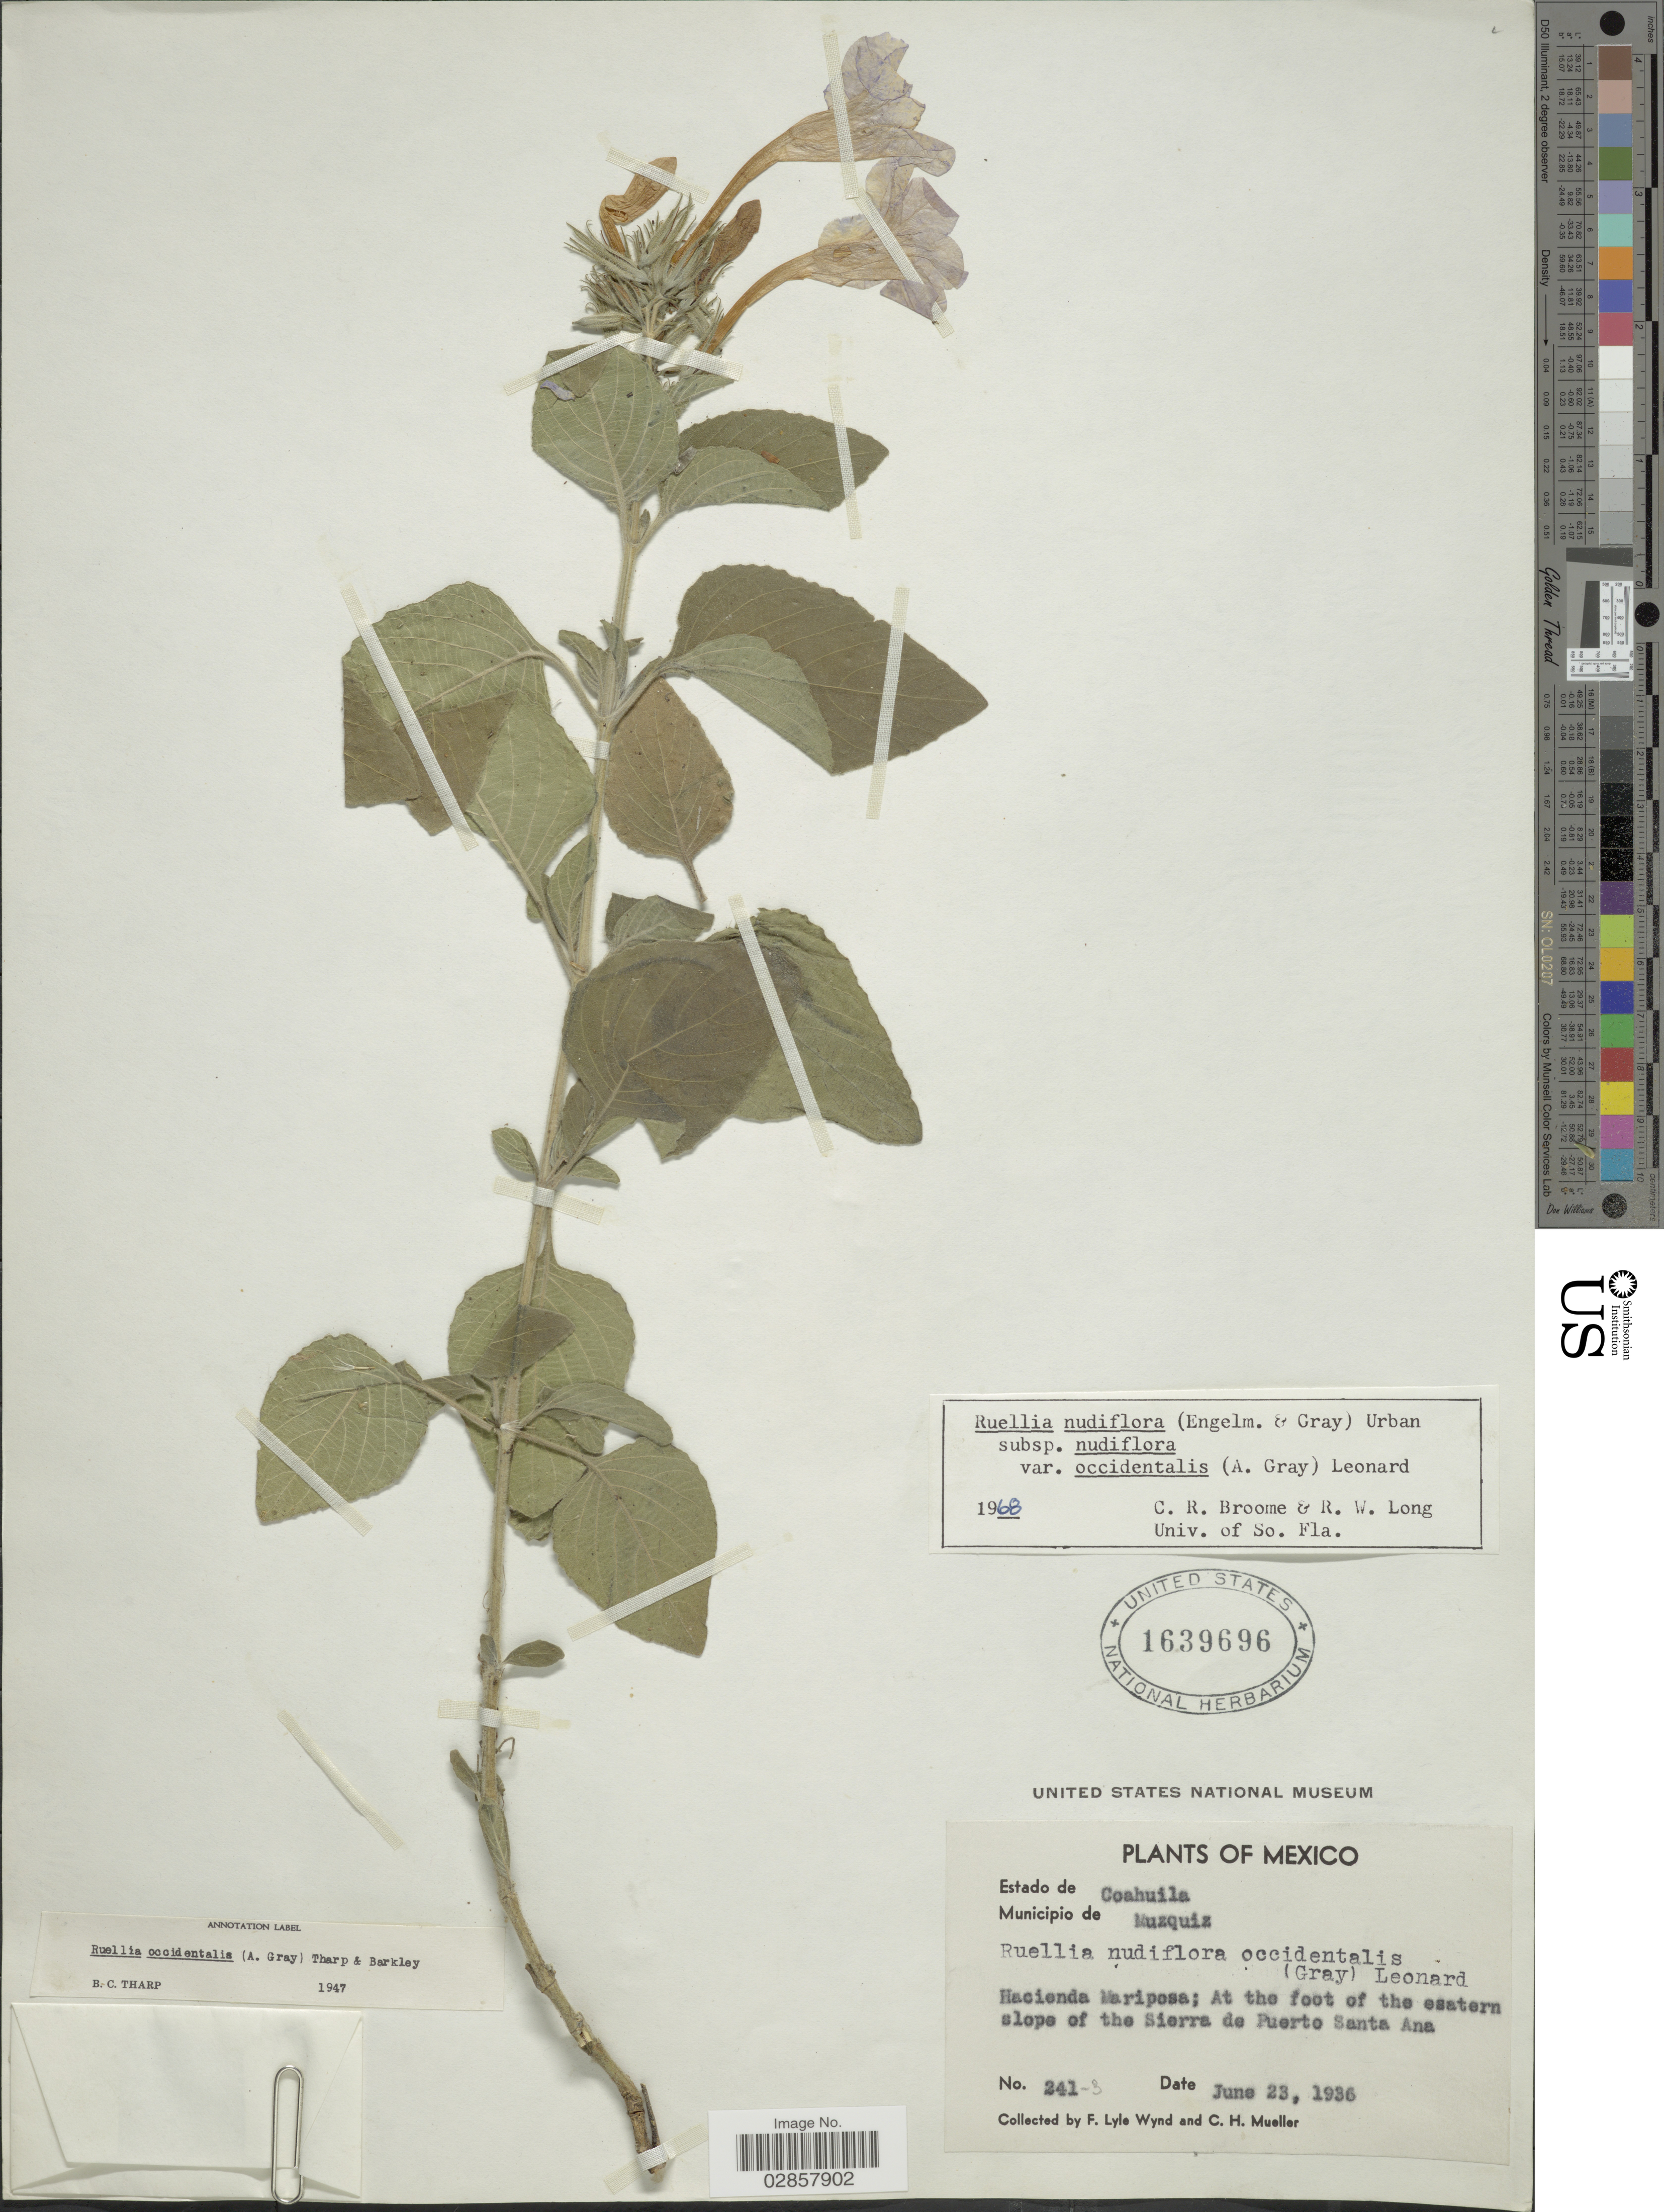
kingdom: Plantae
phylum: Tracheophyta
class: Magnoliopsida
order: Lamiales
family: Acanthaceae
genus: Ruellia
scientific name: Ruellia occidentalis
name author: (A. Gray) Tharp & F.A. Barkley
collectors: F. L. Wynd & C. H. Mueller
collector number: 241-3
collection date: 1936-06-23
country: Mexico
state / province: Coahuila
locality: Municipio de Muzquiz. Hacienda Mariposa; At the foot of the eastern slope of the Sierra de Puerto Santa Ana.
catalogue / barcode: US 1639696